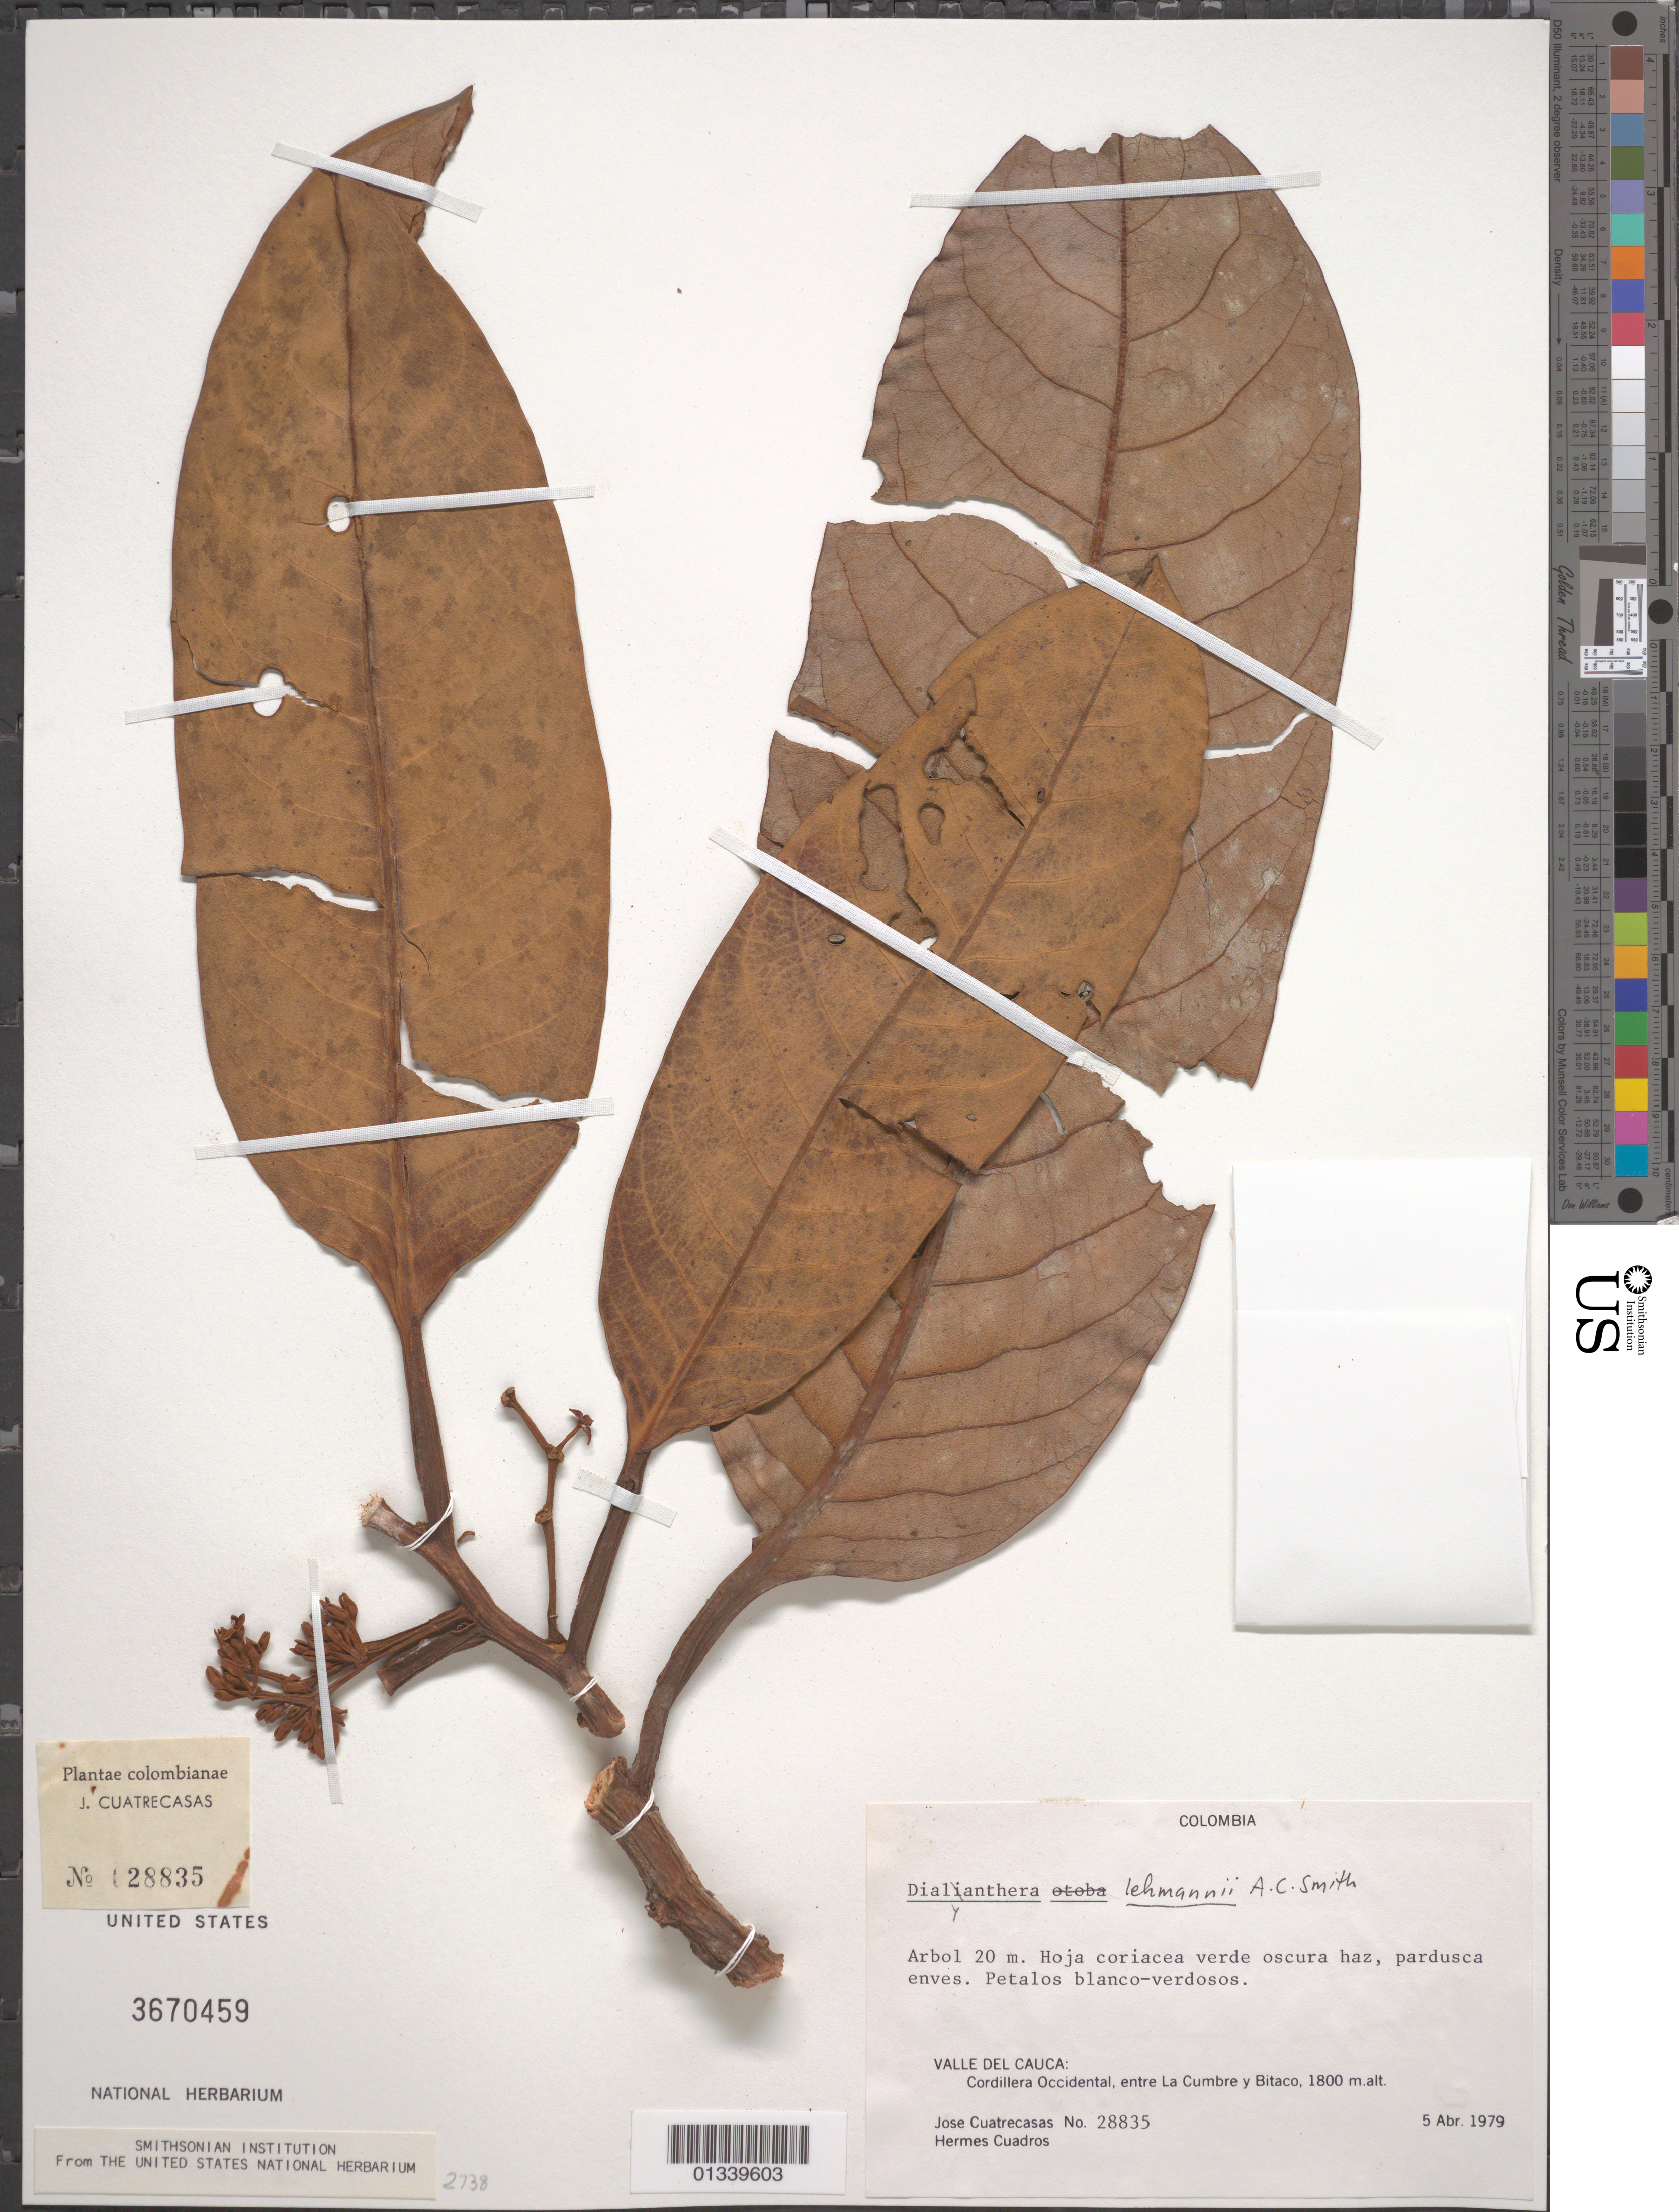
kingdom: Plantae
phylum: Tracheophyta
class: Magnoliopsida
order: Magnoliales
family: Myristicaceae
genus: Otoba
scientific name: Otoba lehmannii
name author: (A.C. Sm.) A.H. Gentry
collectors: J. Cuatrecasas & H. Cuadros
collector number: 28835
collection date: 1979-04-05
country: Colombia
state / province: Valle del Cauca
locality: Corillera Central; entre La Cumbre y Biraco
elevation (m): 1800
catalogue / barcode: US 3670459